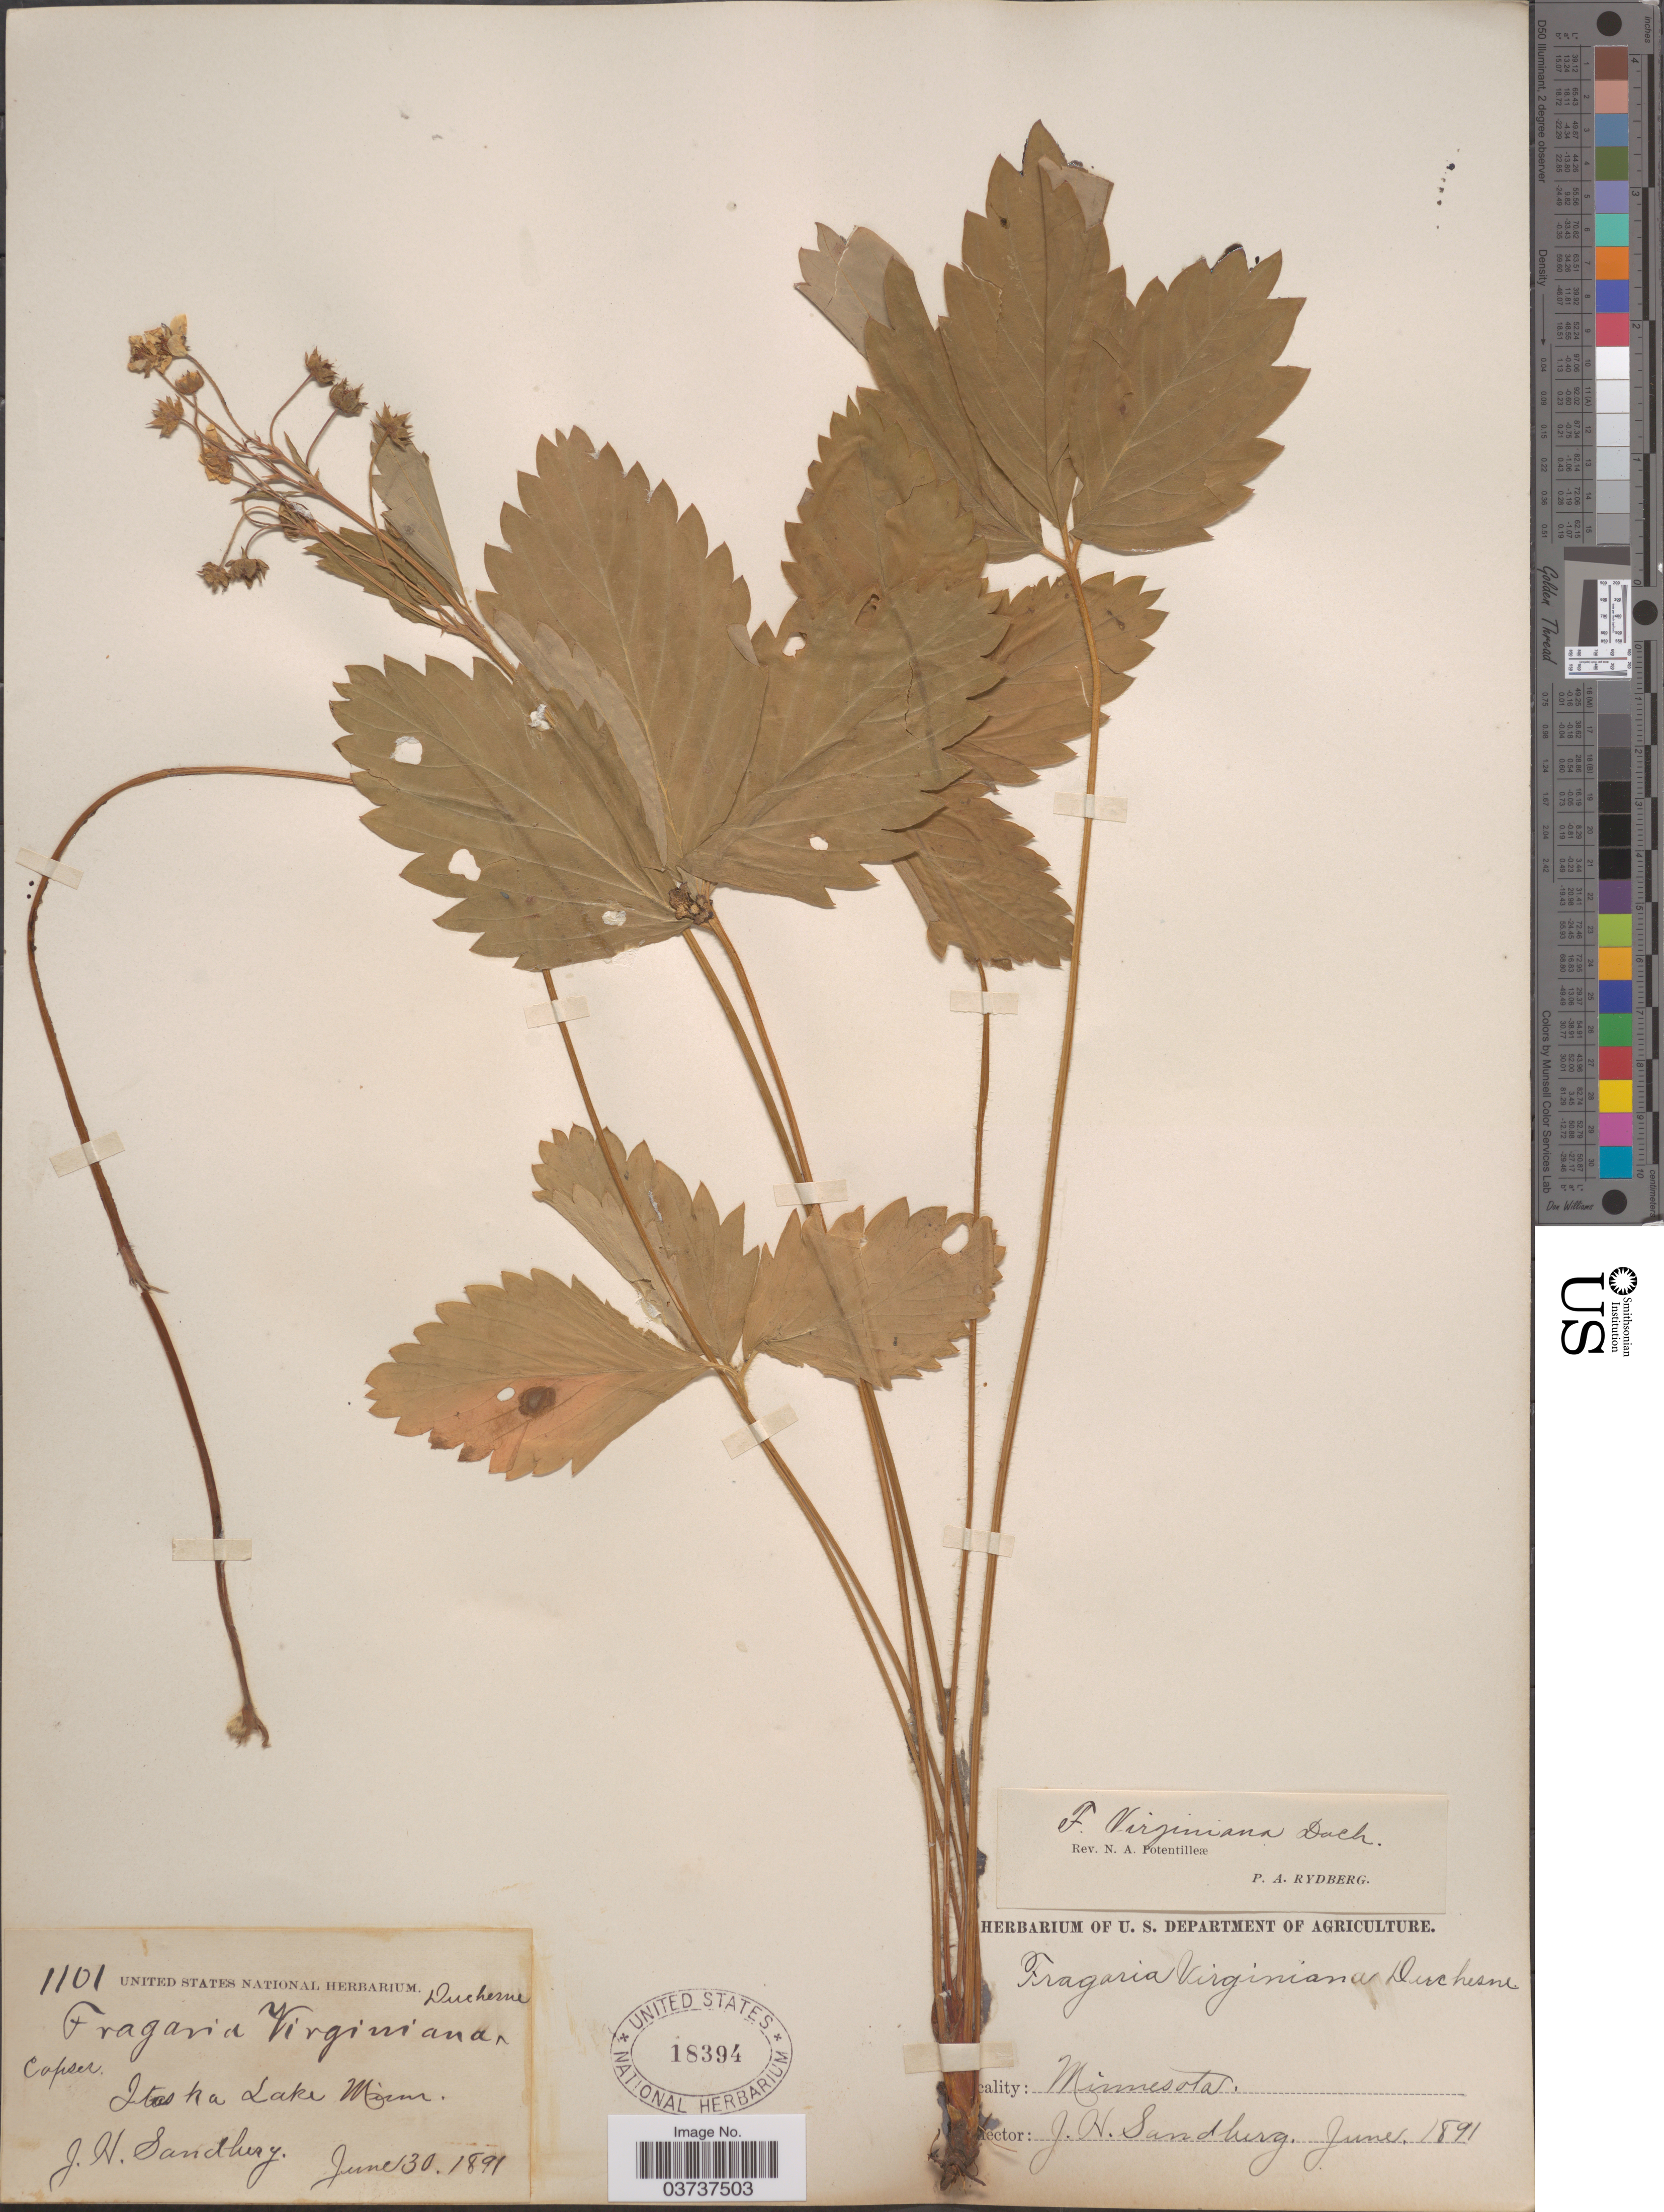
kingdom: Plantae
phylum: Tracheophyta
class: Magnoliopsida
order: Rosales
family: Rosaceae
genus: Fragaria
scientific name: Fragaria virginiana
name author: Mill.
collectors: J. H. Sandberg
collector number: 1101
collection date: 1891-06-30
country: United States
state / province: Minnesota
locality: Itaska Lake.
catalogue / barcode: US 18394